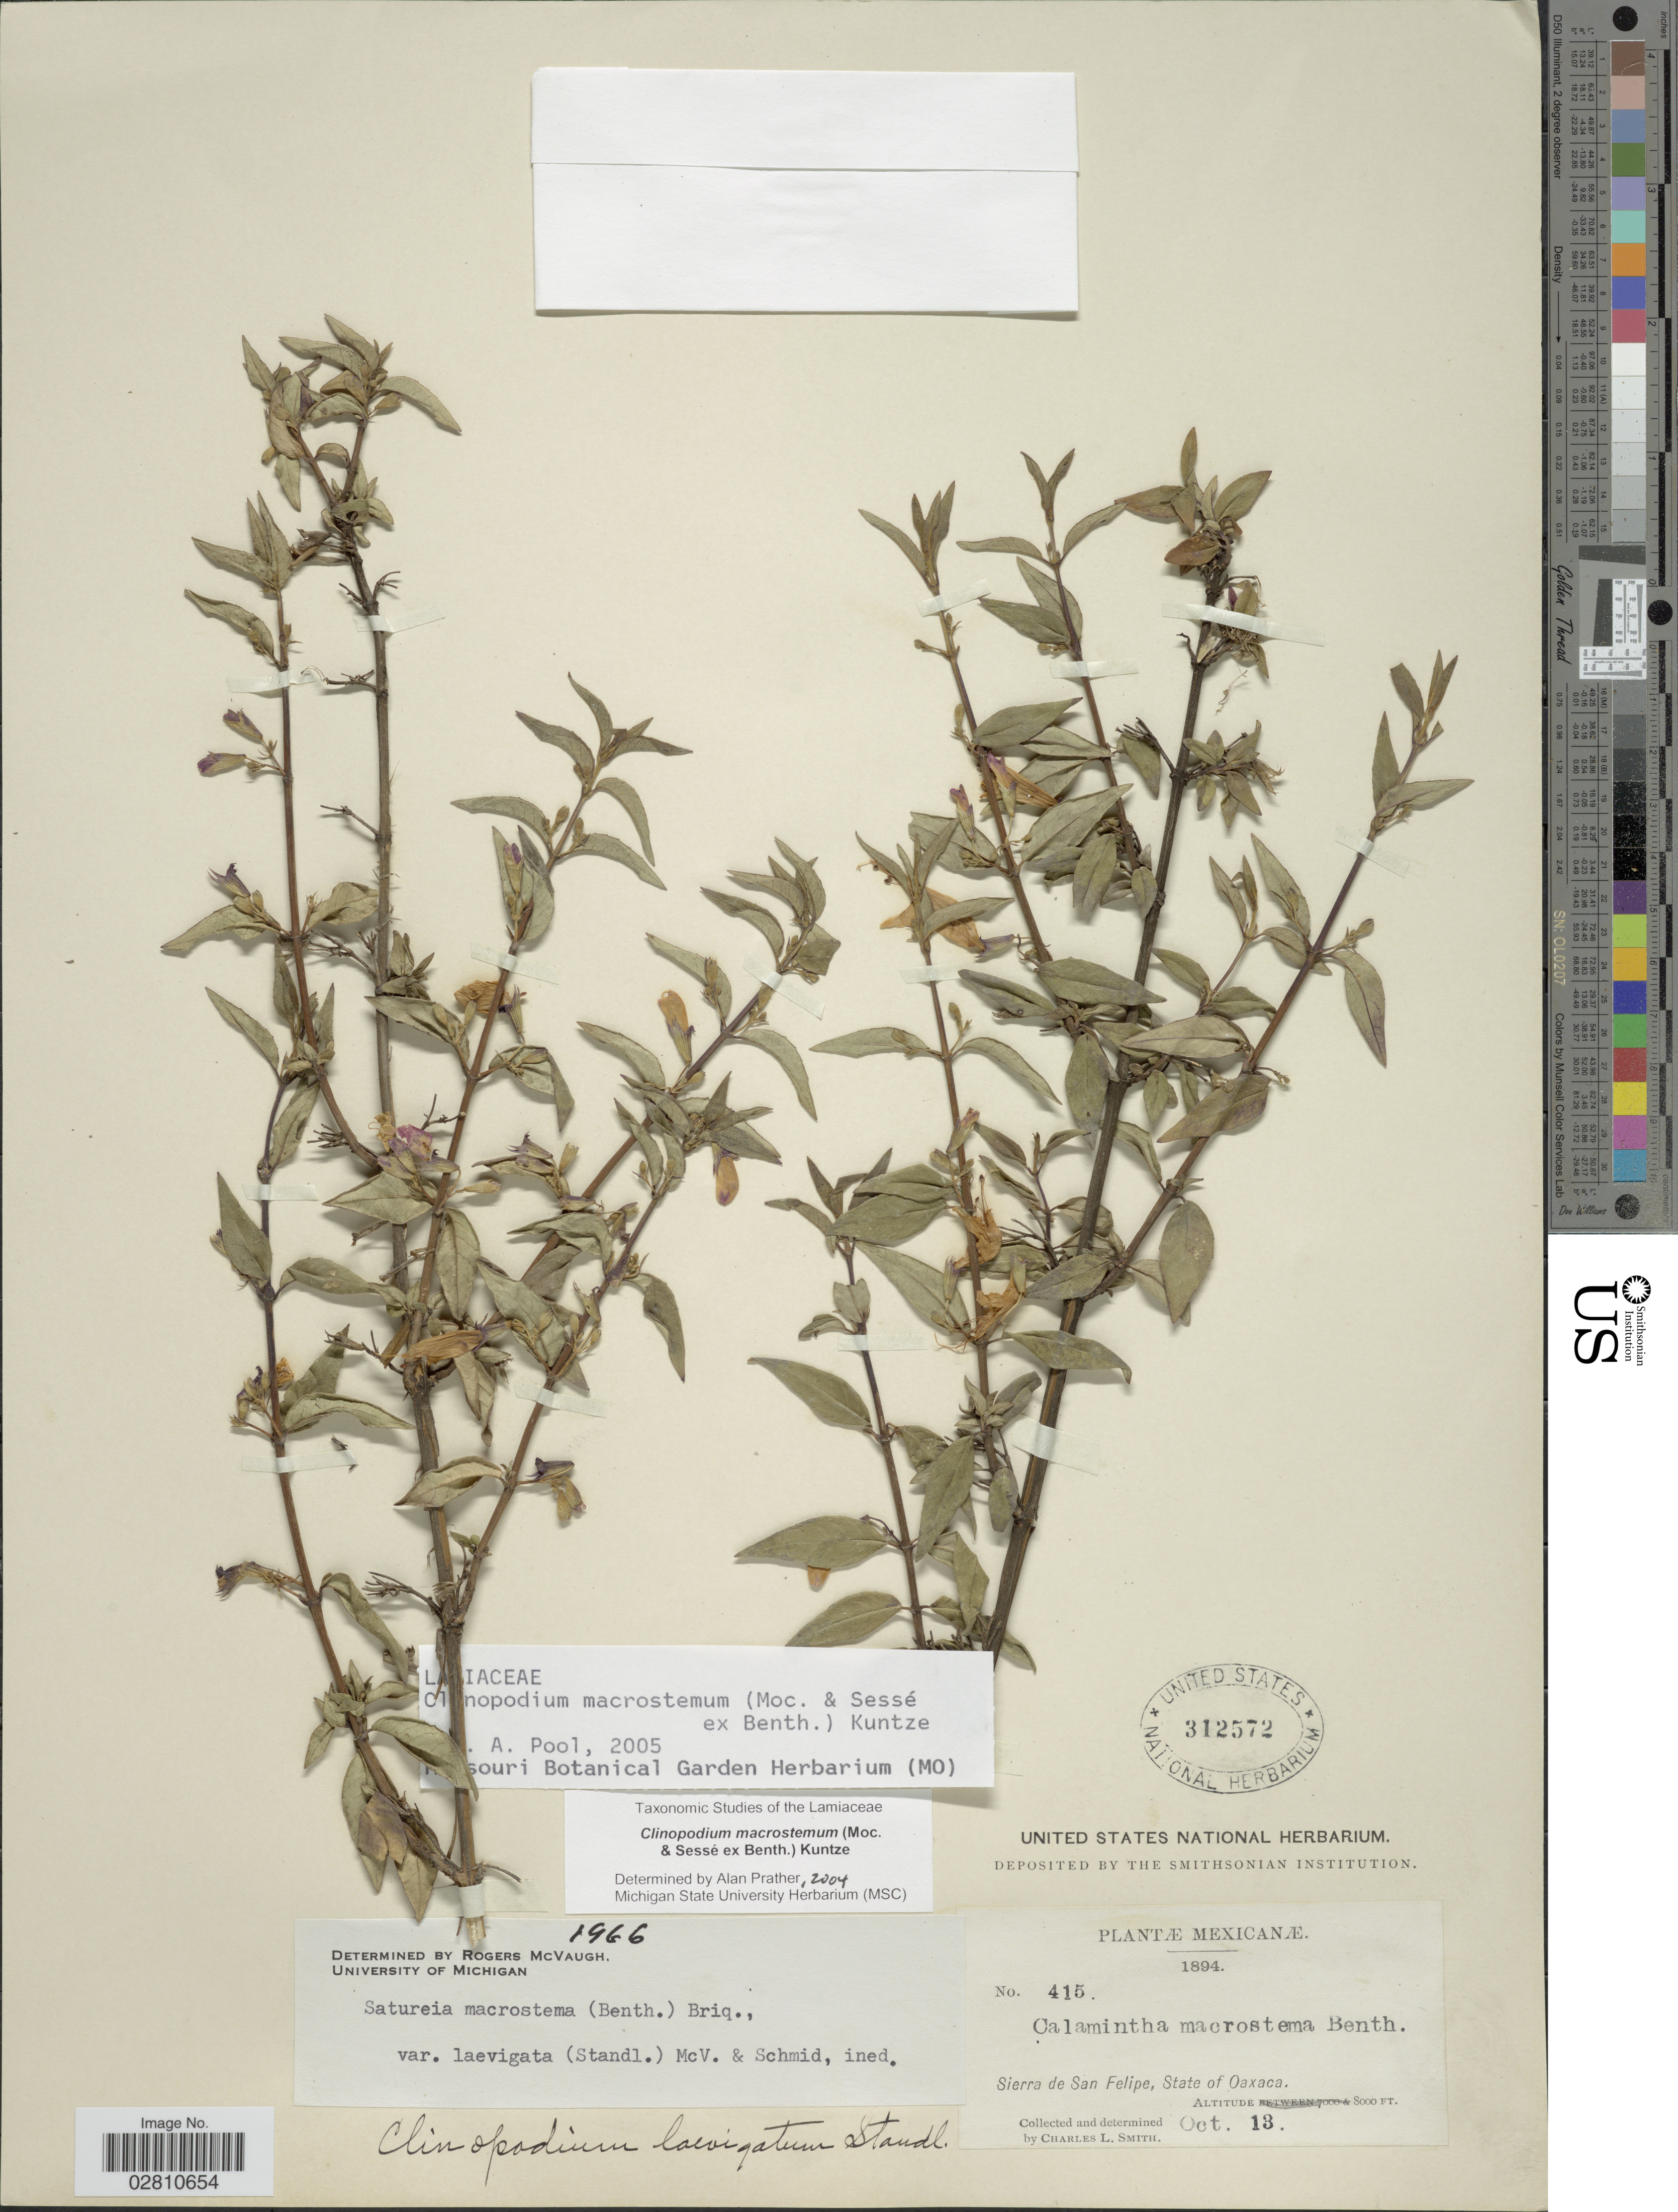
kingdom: Plantae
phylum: Tracheophyta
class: Magnoliopsida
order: Lamiales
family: Lamiaceae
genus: Clinopodium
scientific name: Clinopodium macrostemum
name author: (Moc. & Sessé ex Benth.) Kuntze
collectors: C. L. Smith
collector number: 415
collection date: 1894-10-13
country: Mexico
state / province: Oaxaca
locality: Sierra de San Felipe, State of Oaxaca.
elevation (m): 2438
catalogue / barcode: US 312572